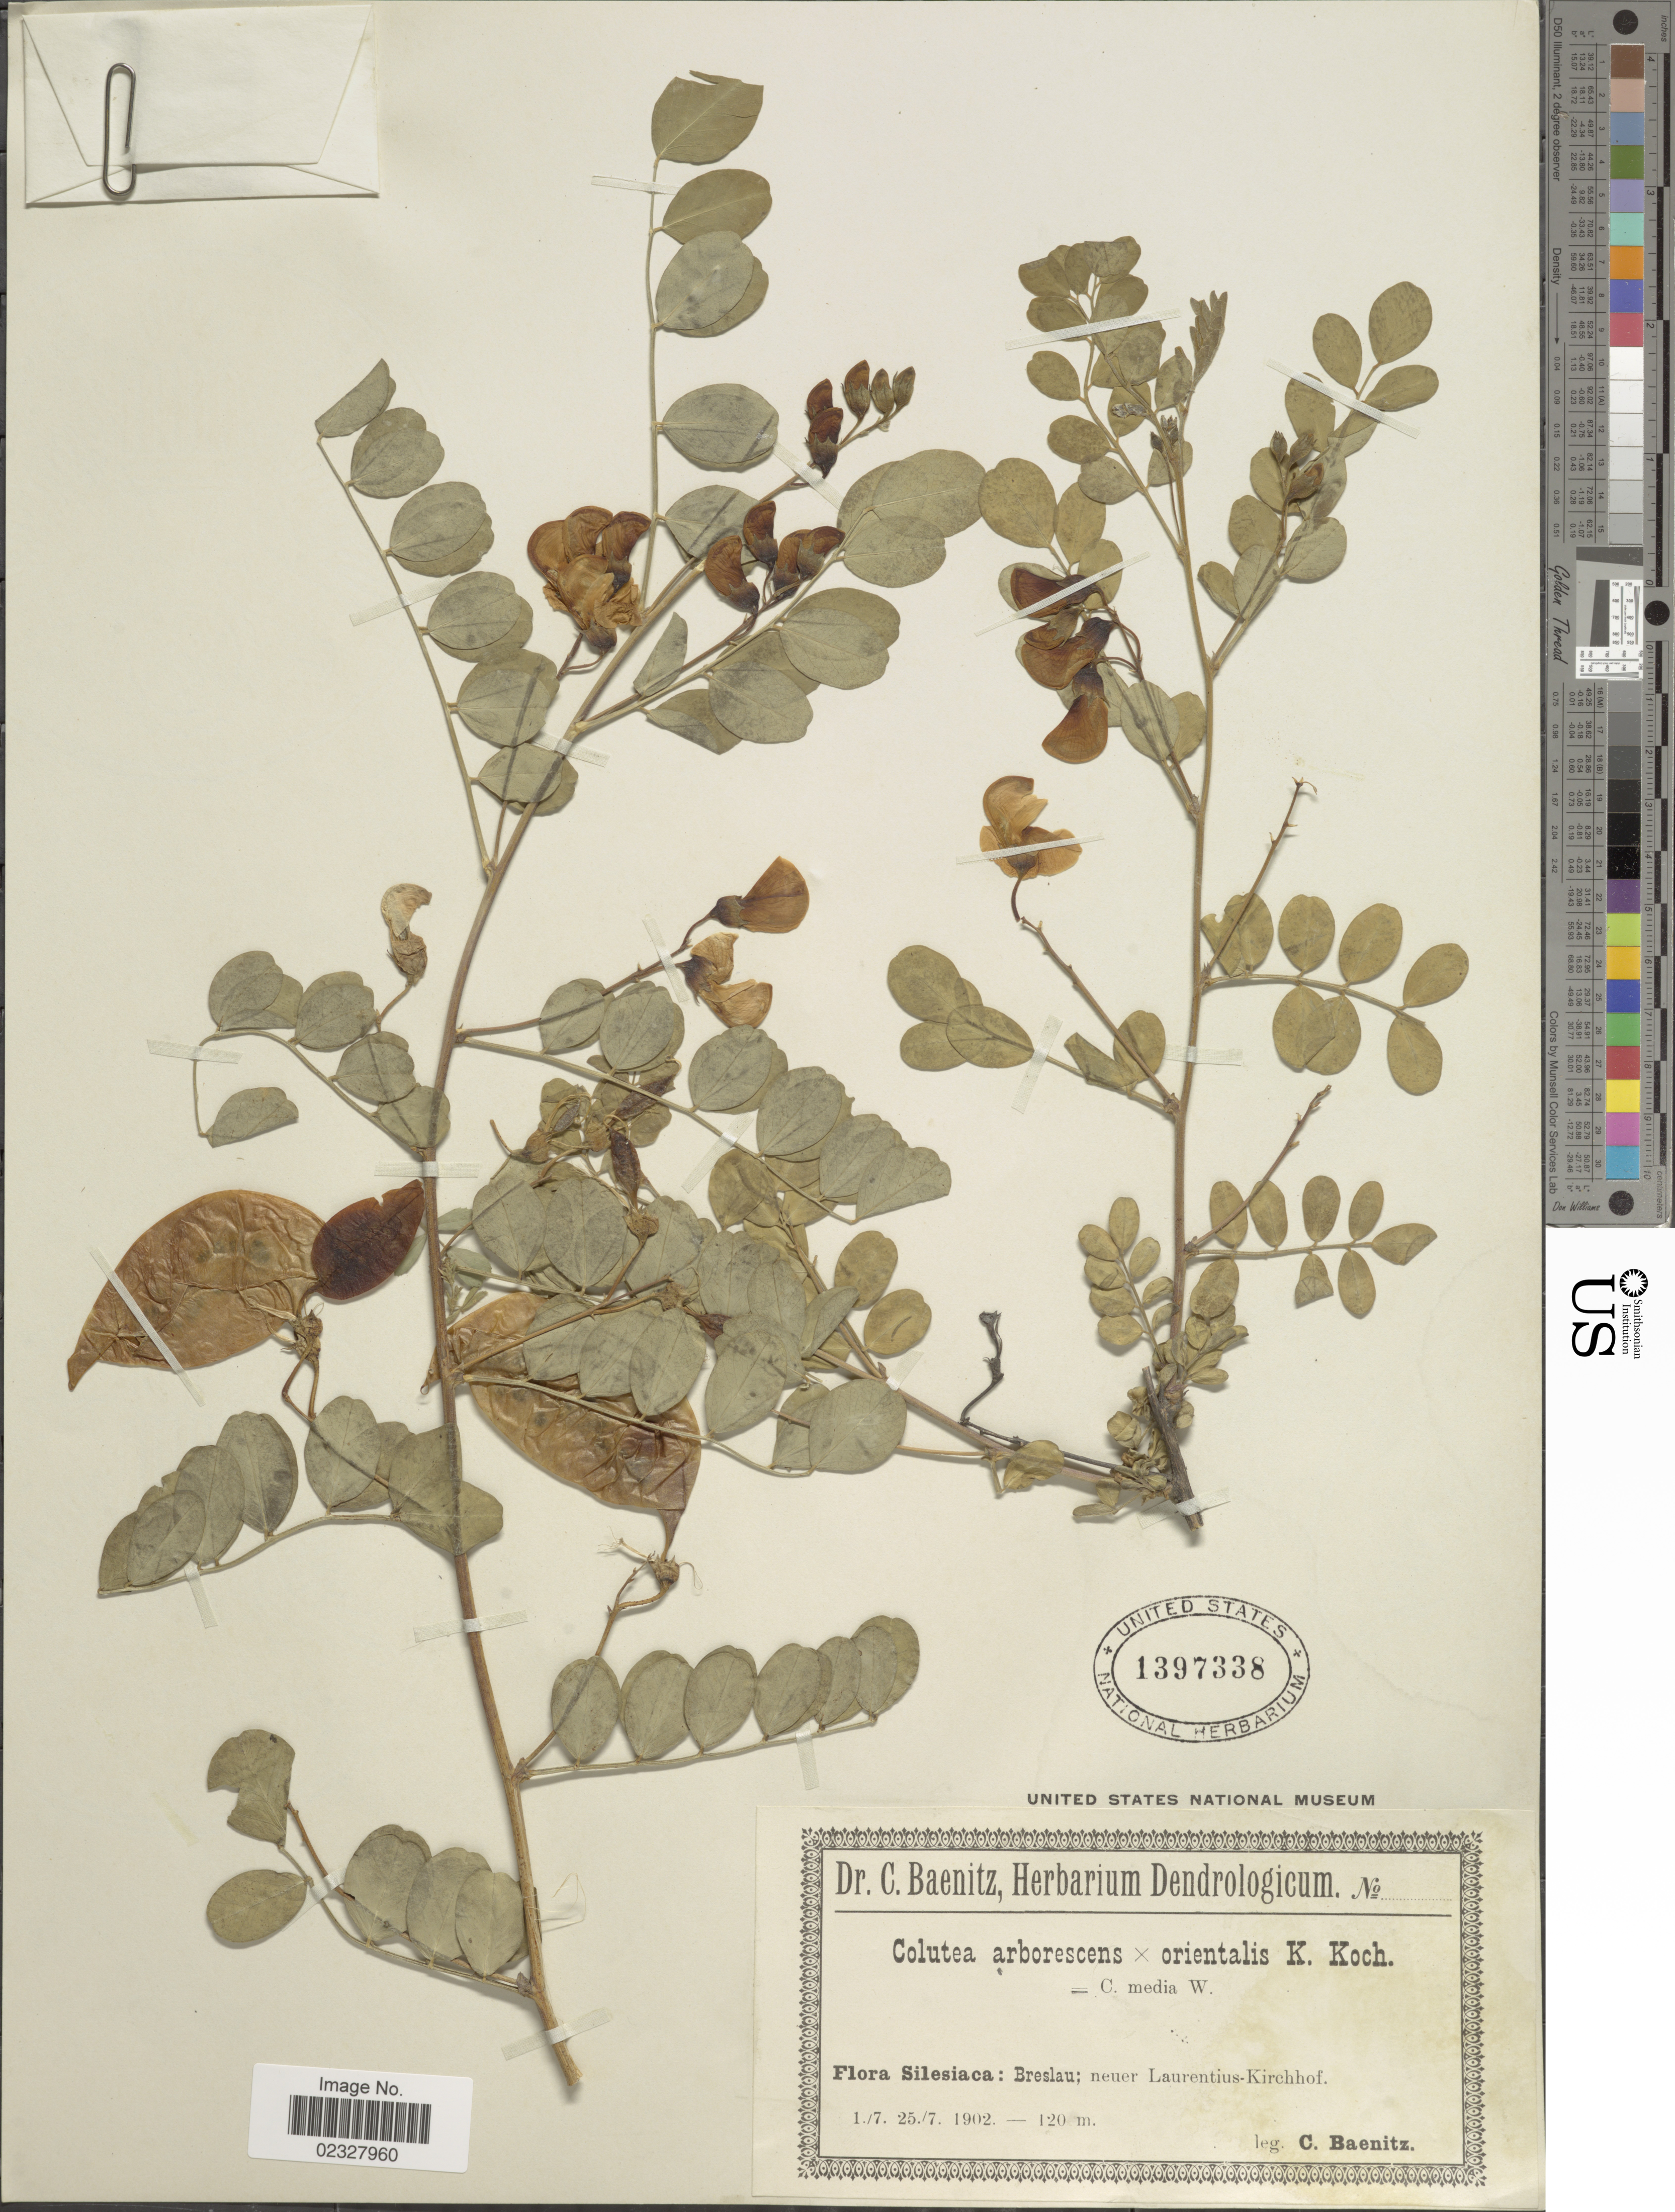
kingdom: Plantae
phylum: Tracheophyta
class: Magnoliopsida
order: Fabales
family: Fabaceae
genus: Colutea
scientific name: Colutea x media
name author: Willd.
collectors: C. G. Baenitz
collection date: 1902-07-01/1902-07-25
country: Poland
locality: Silesiaca: Breslau; neuer Laurentius-Kirchhof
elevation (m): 120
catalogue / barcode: US 1397338